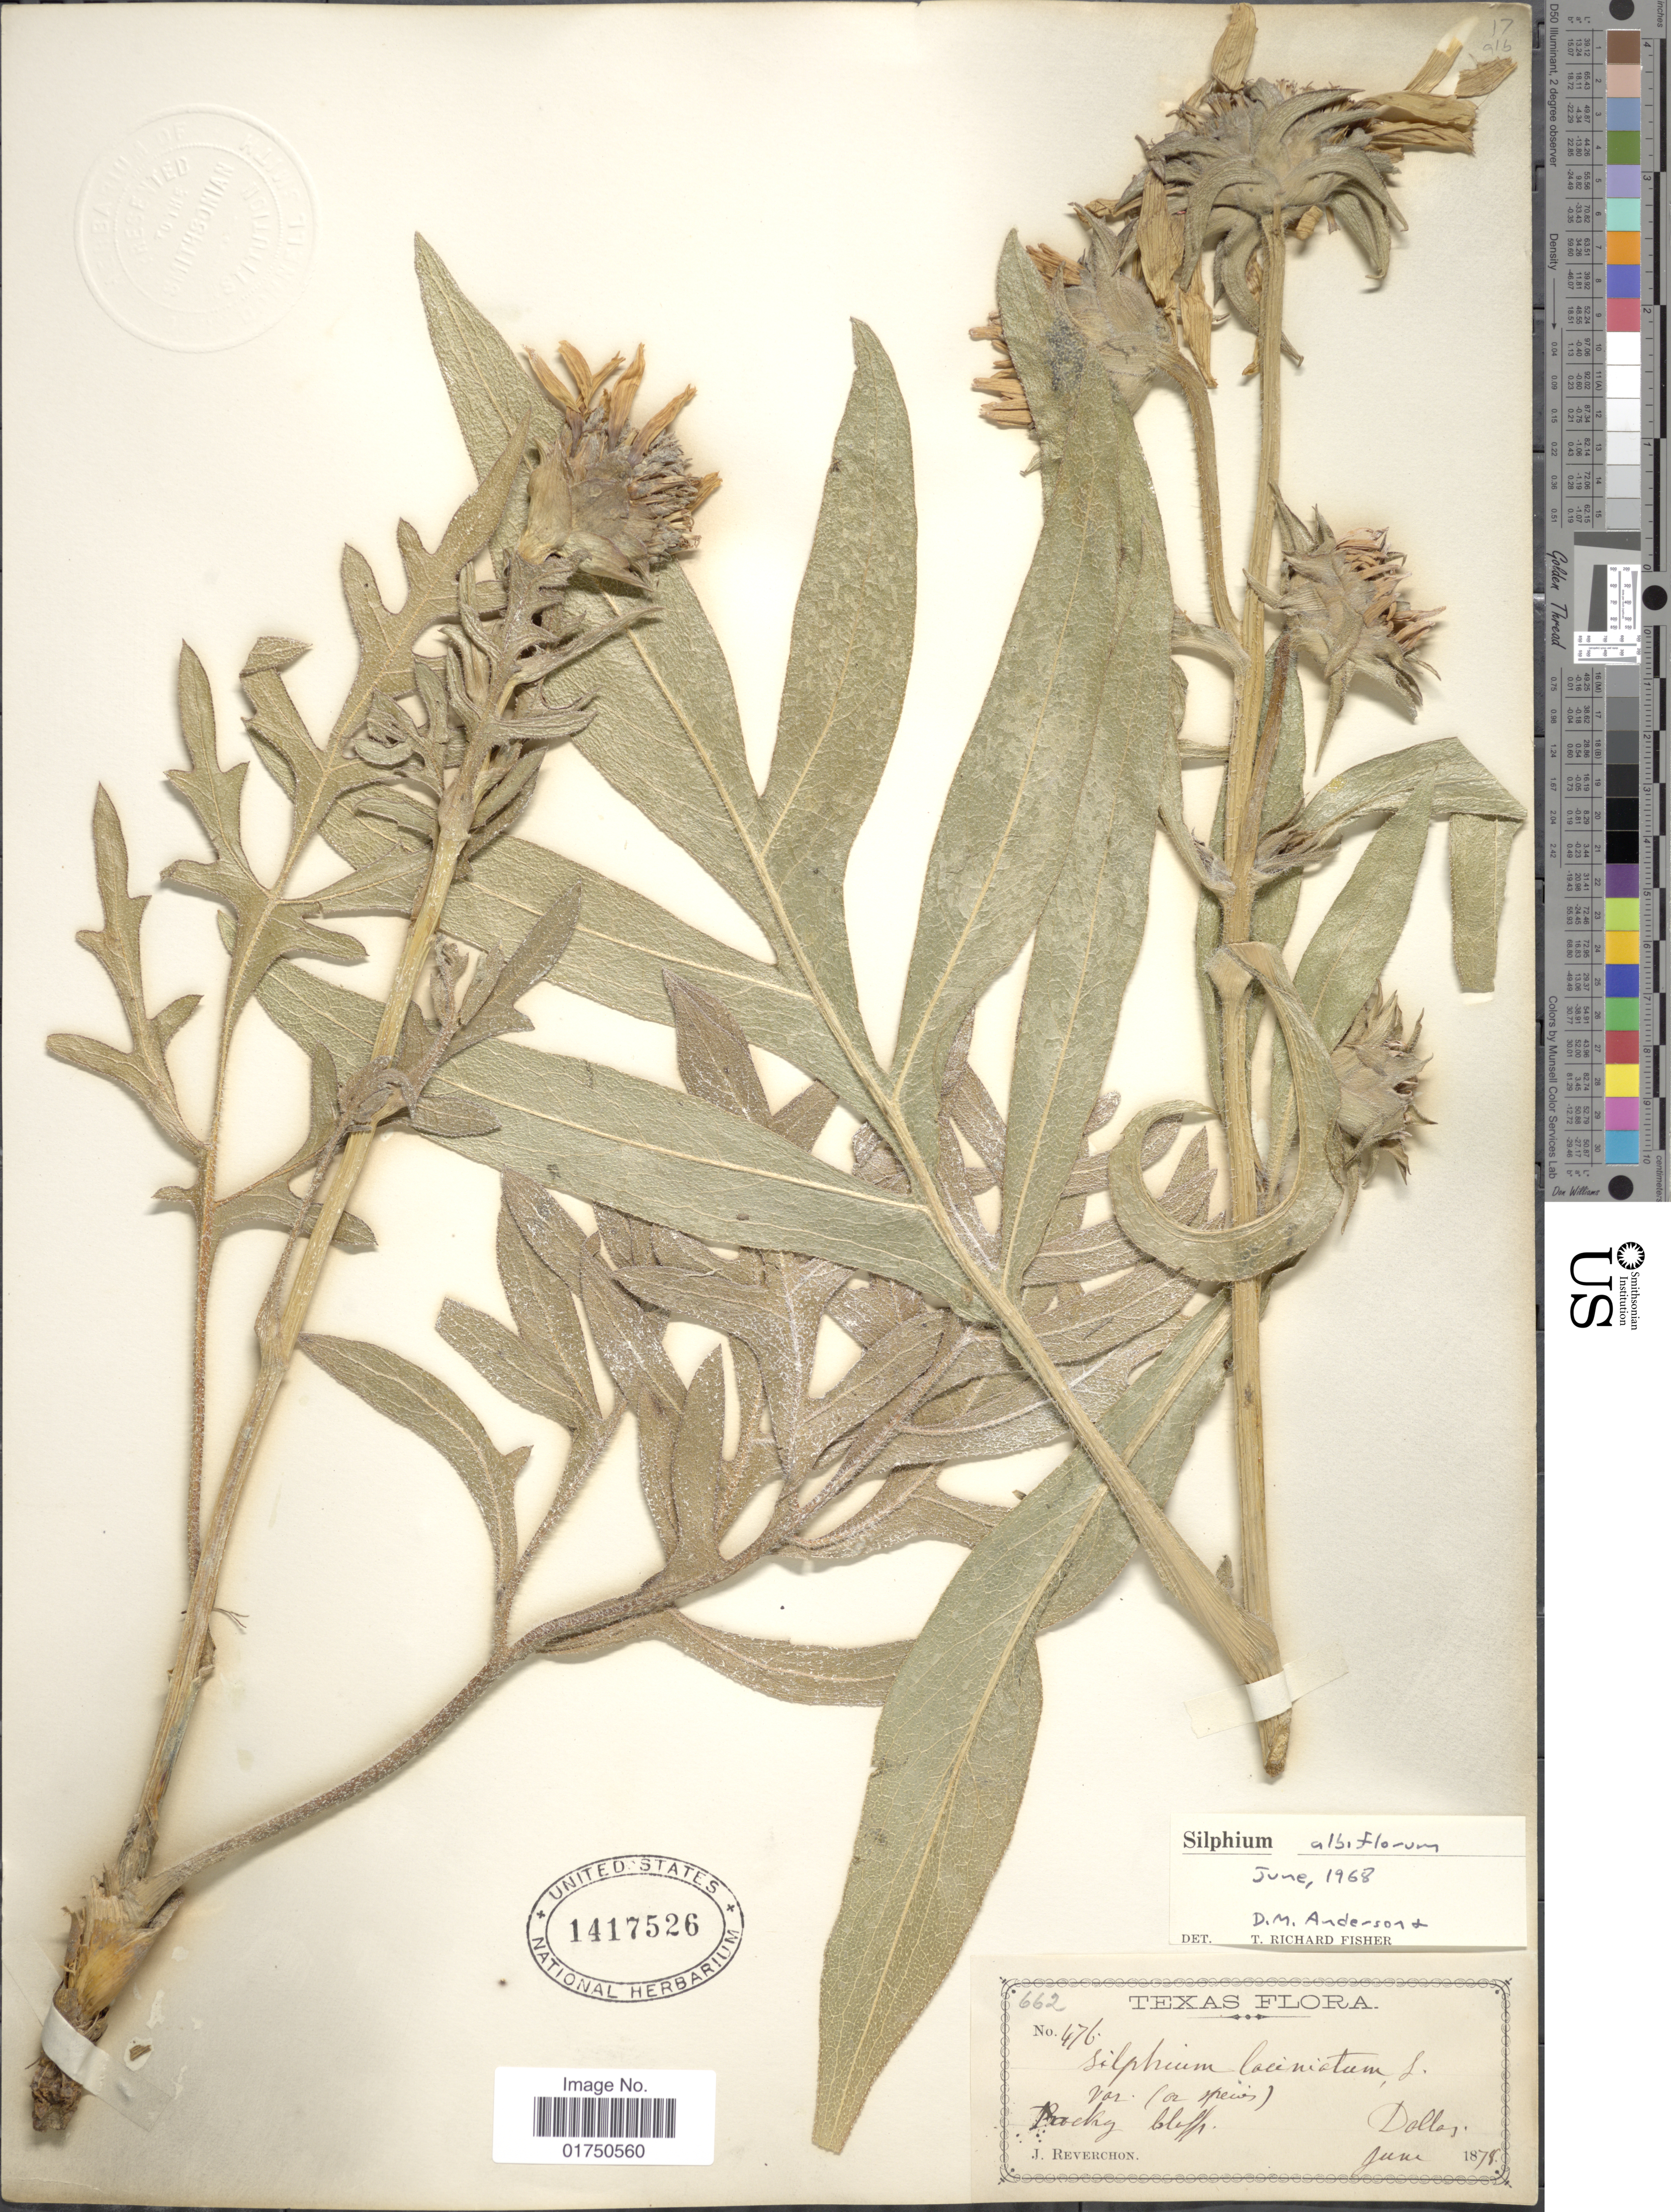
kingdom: Plantae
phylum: Tracheophyta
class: Magnoliopsida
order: Asterales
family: Asteraceae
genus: Silphium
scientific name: Silphium albiflorum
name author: A. Gray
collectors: J. Reverchon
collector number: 476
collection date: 1878-06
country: United States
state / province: Texas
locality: Rocky bluffs, Dallas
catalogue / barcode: US 1417526